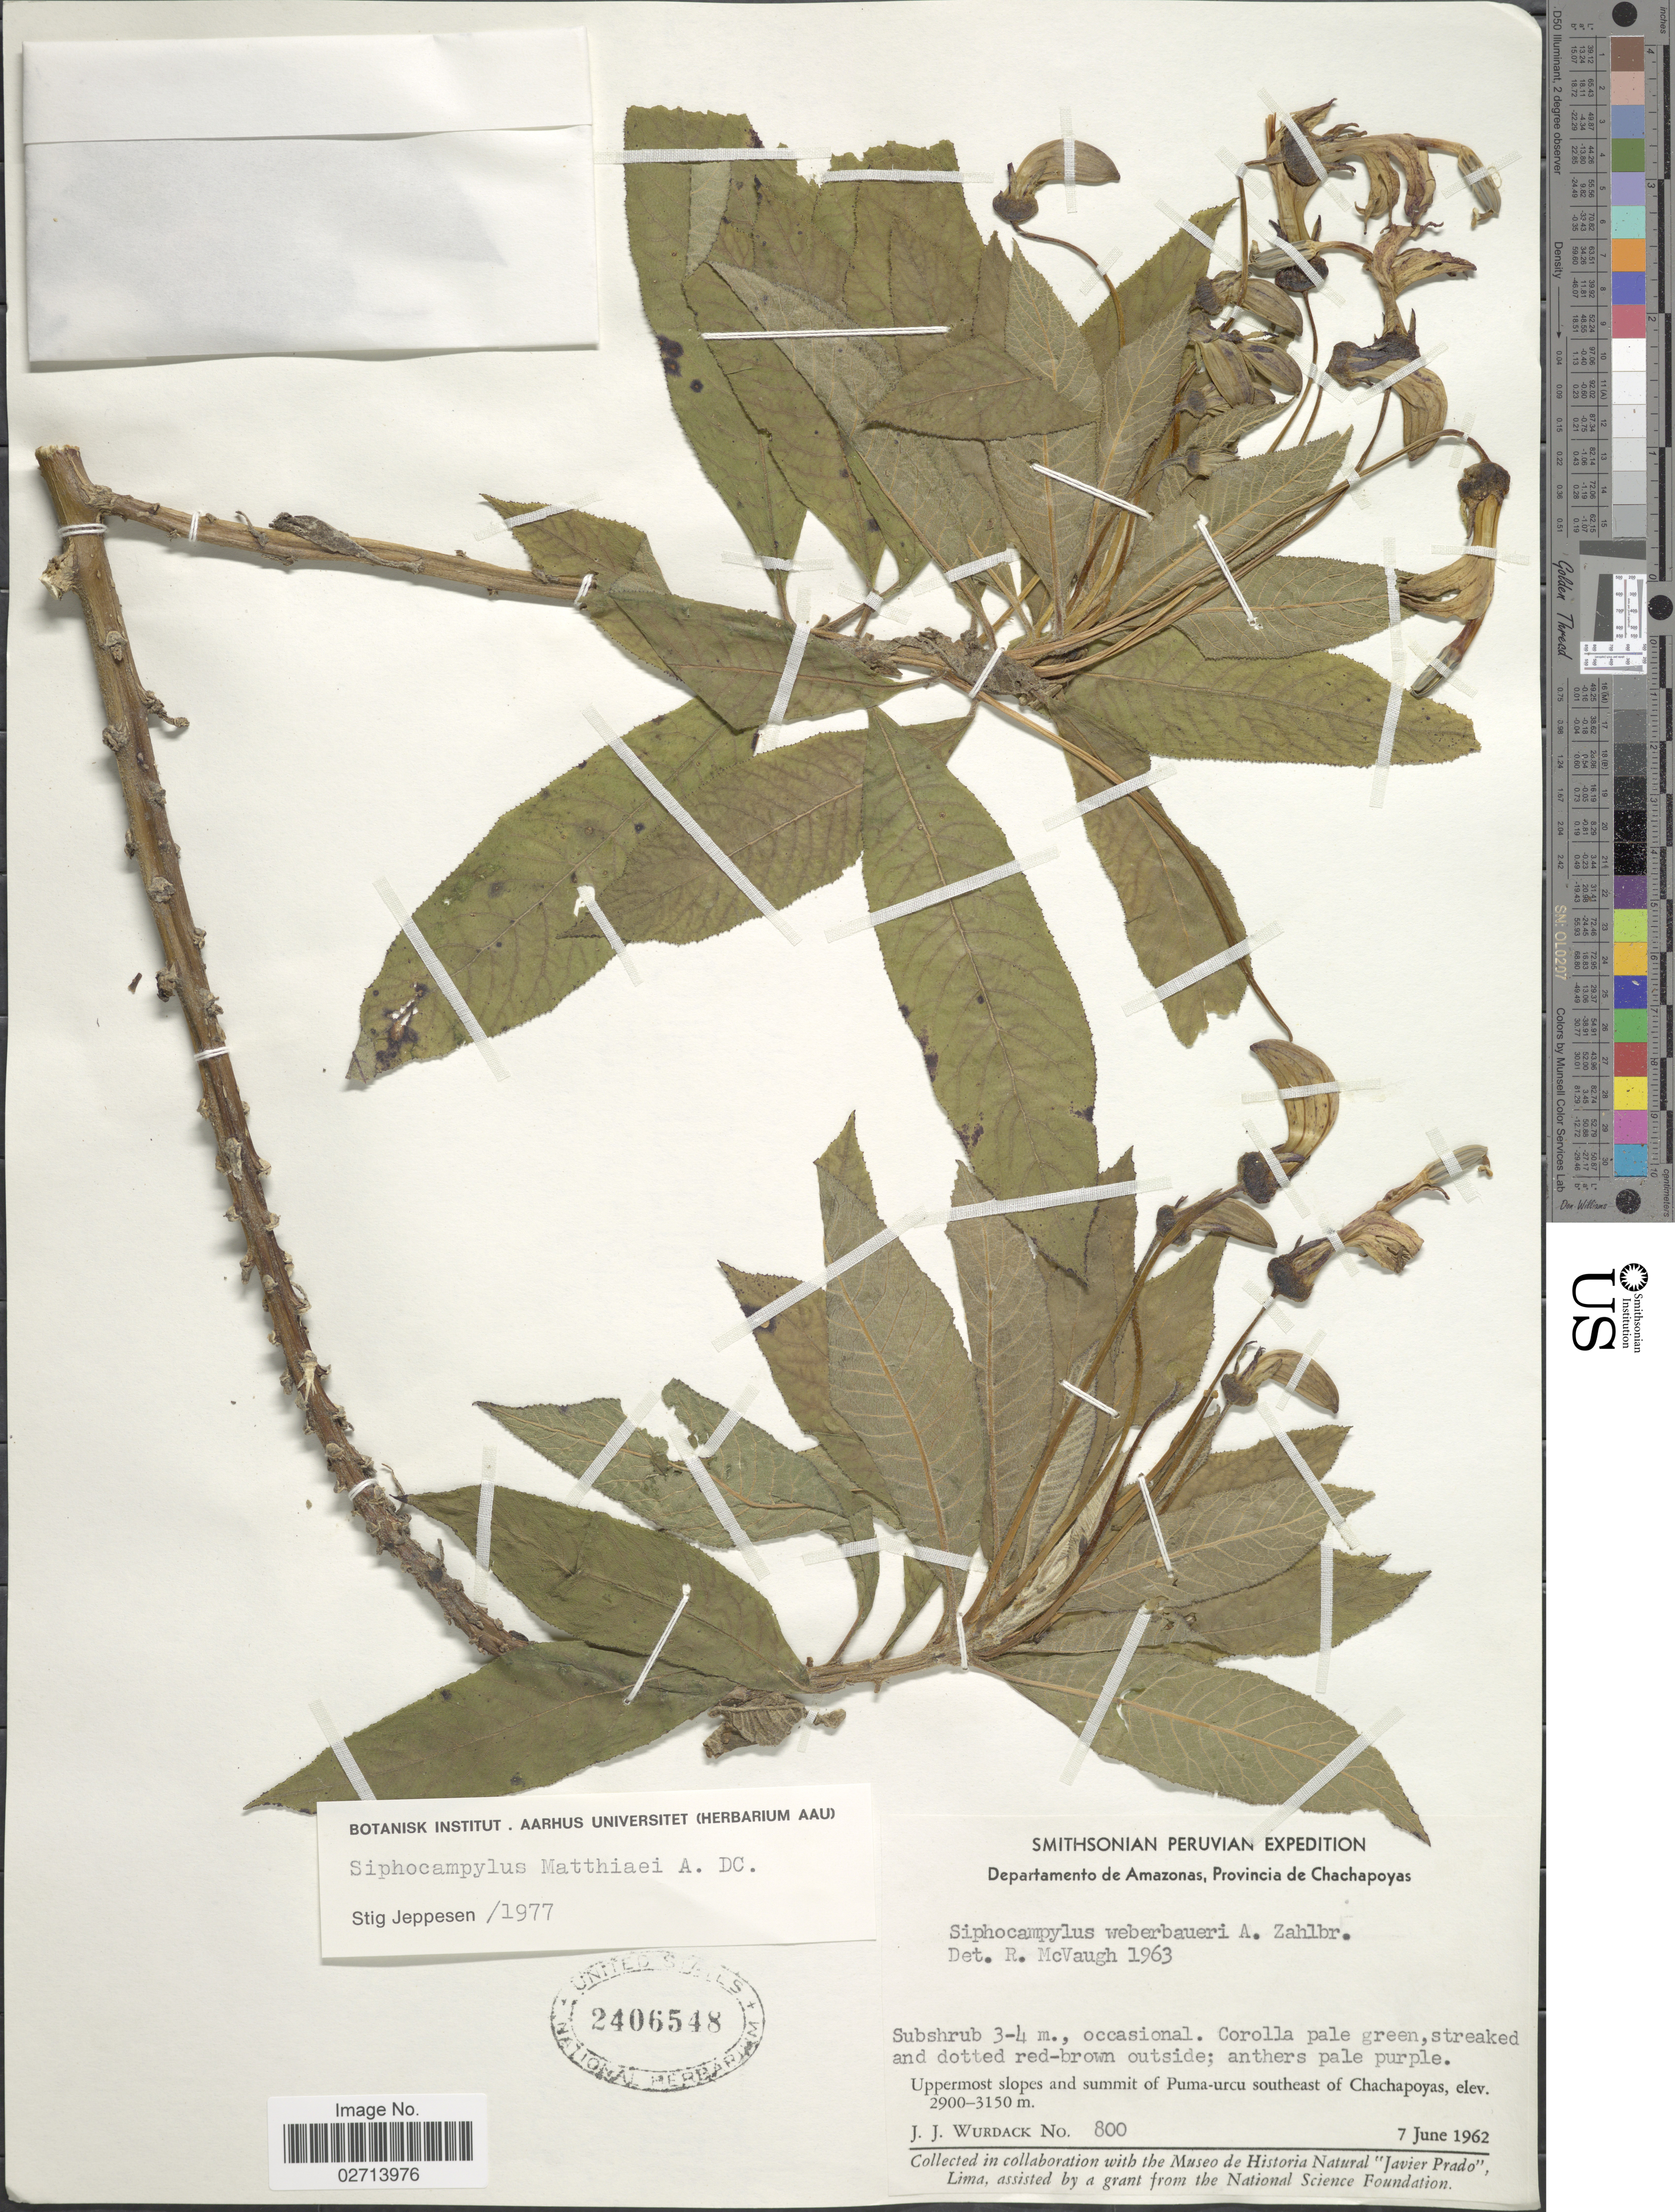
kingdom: Plantae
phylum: Tracheophyta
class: Magnoliopsida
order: Asterales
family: Campanulaceae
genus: Siphocampylus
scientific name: Siphocampylus matthiaei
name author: A. DC.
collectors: J. J. Wurdack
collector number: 800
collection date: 1962-06-07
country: Peru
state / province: Amazonas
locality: Provincia de Chachapoyas. Uppermost slopes and summit of Puma-urcu southeast of Chachapoyas.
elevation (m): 2900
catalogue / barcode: US 2406548